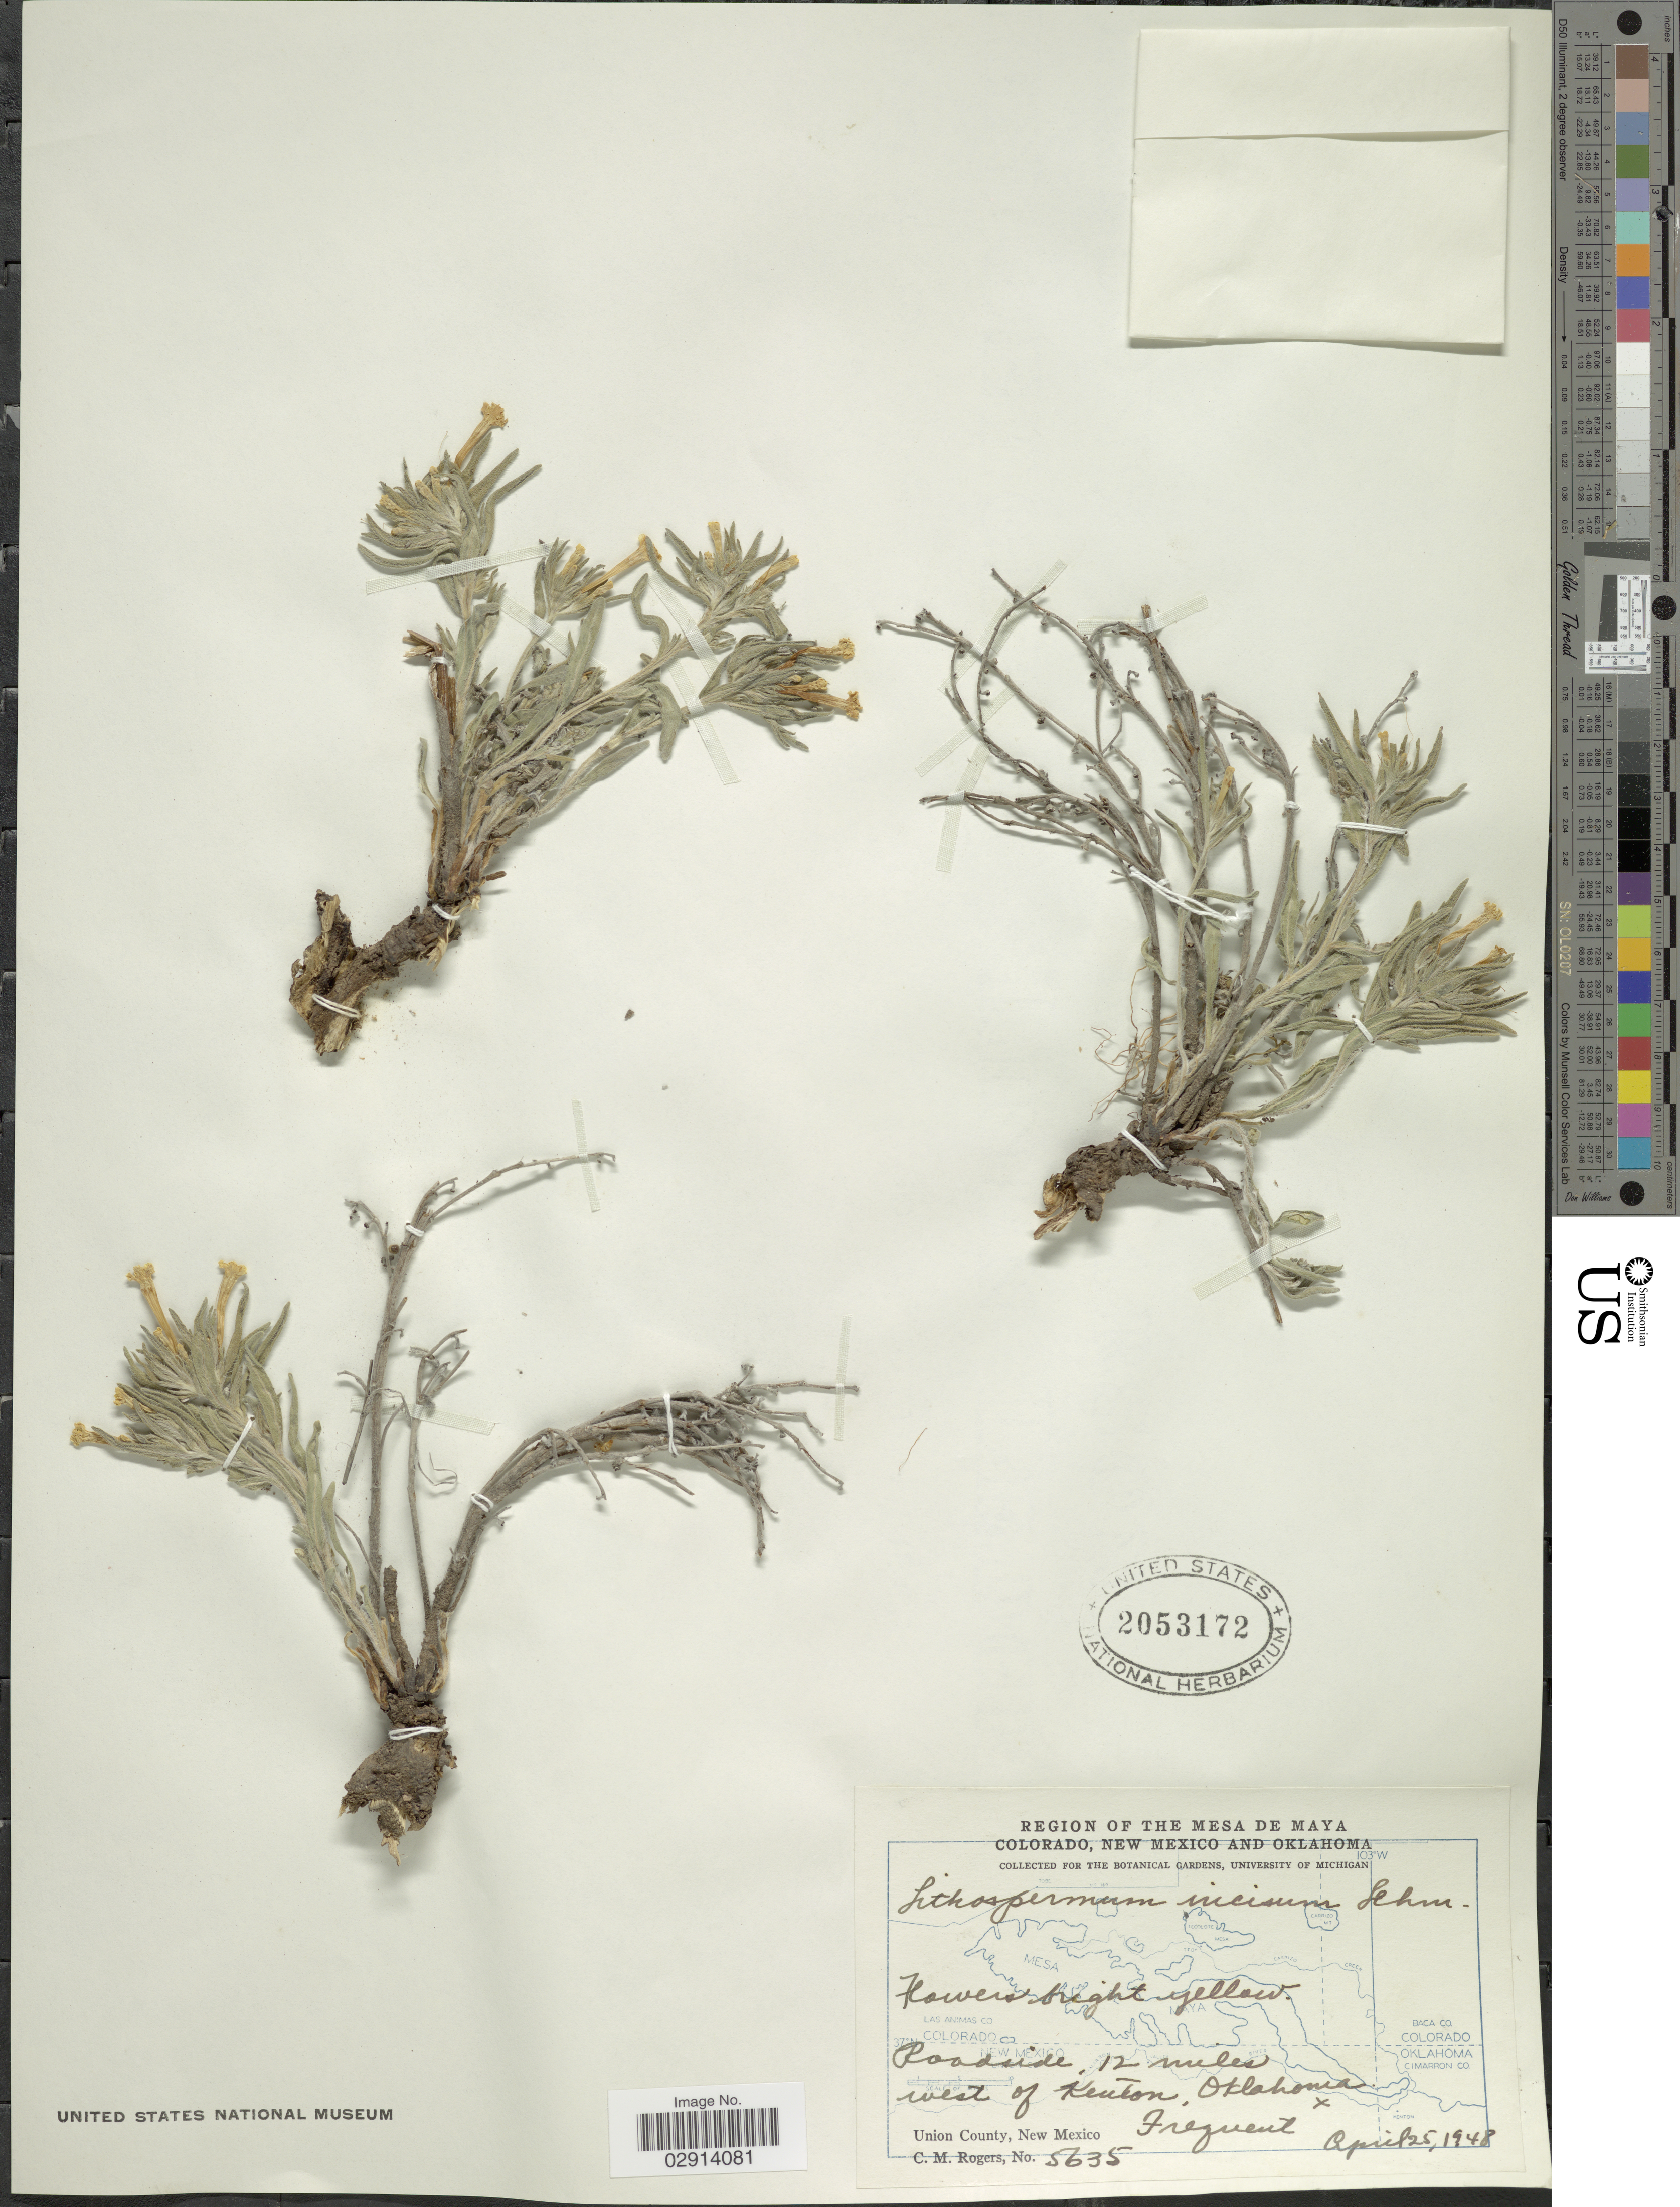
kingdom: Plantae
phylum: Tracheophyta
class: Magnoliopsida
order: Boraginales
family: Boraginaceae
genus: Lithospermum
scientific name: Lithospermum incisum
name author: Lehm.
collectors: C. M. Rogers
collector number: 5635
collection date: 1948-04-25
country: United States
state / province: Oklahoma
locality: Region of the Mesa de Maya. Roadside, 12 miles west of Kenton, Oklahoma.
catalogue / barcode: US 2053172